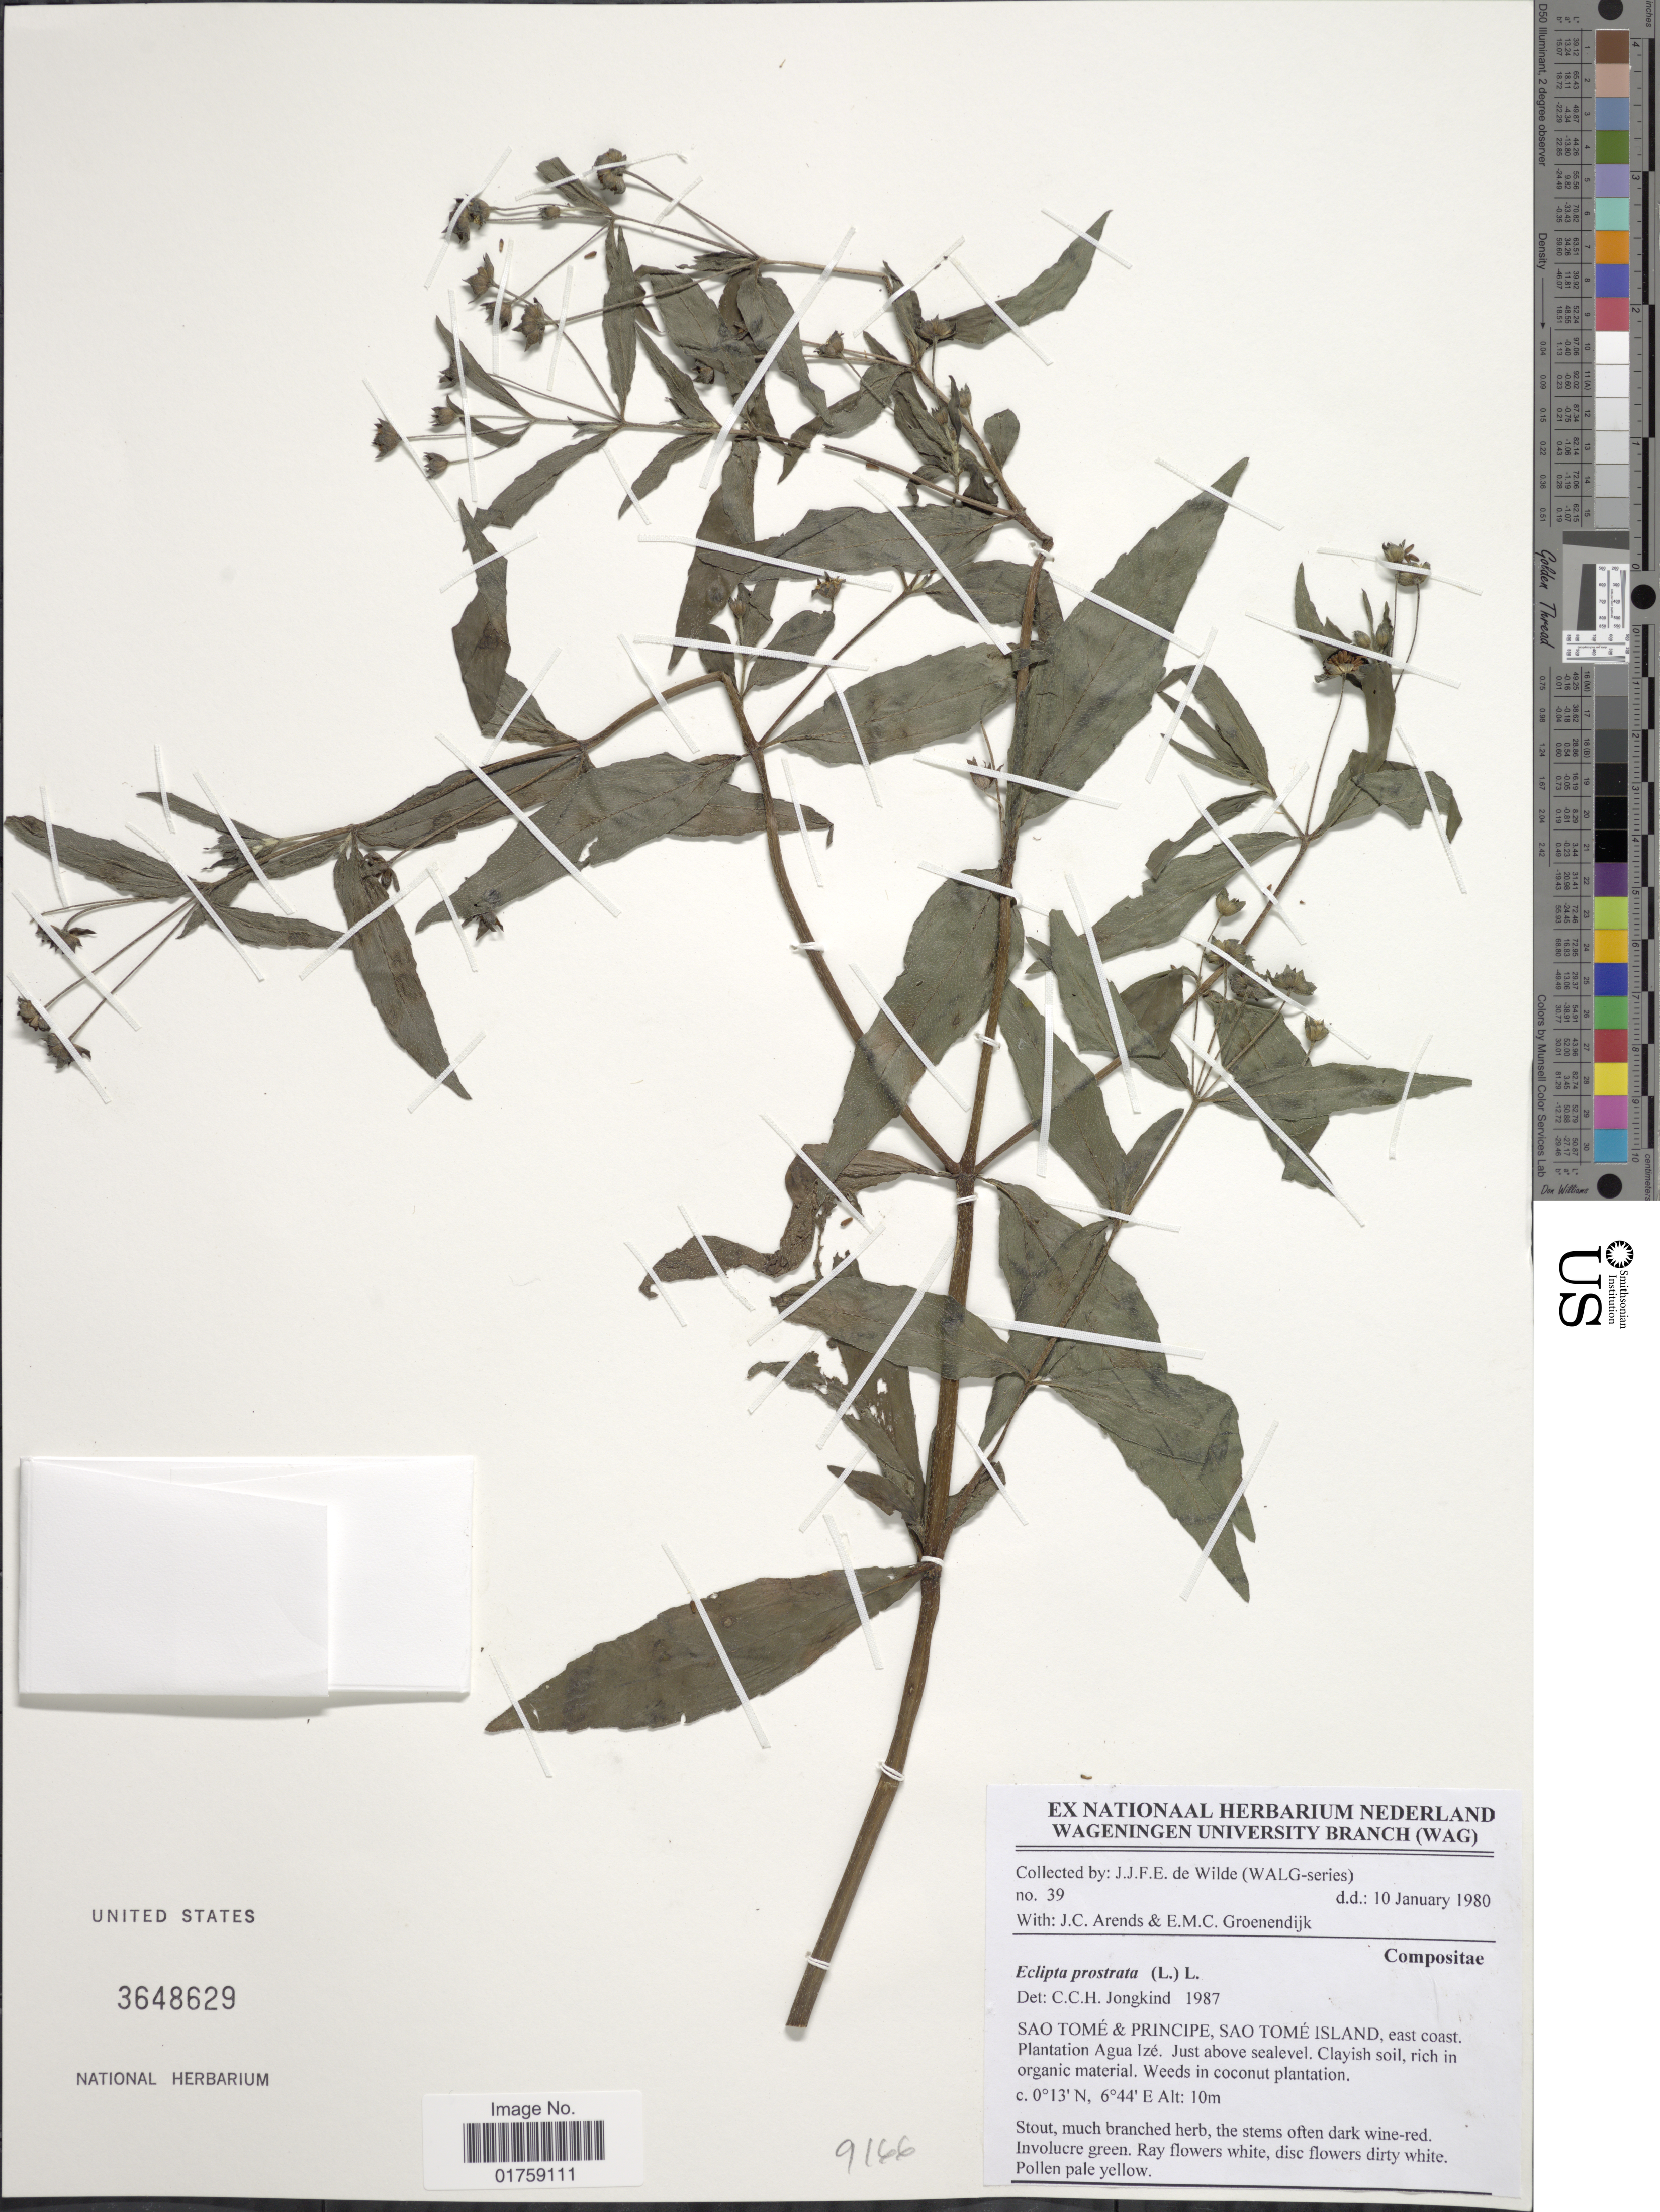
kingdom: Plantae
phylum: Tracheophyta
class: Magnoliopsida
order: Asterales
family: Asteraceae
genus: Eclipta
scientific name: Eclipta prostrata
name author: (L.) L.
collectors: J.J. de Wilde, J. Arends & E. Groenendijk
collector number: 39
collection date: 1980-01-10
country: São Tomé and Principe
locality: São Tomé & Principe, São Tomé Island, east coast Plantation Agua Ize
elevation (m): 10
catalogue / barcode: US 3648629